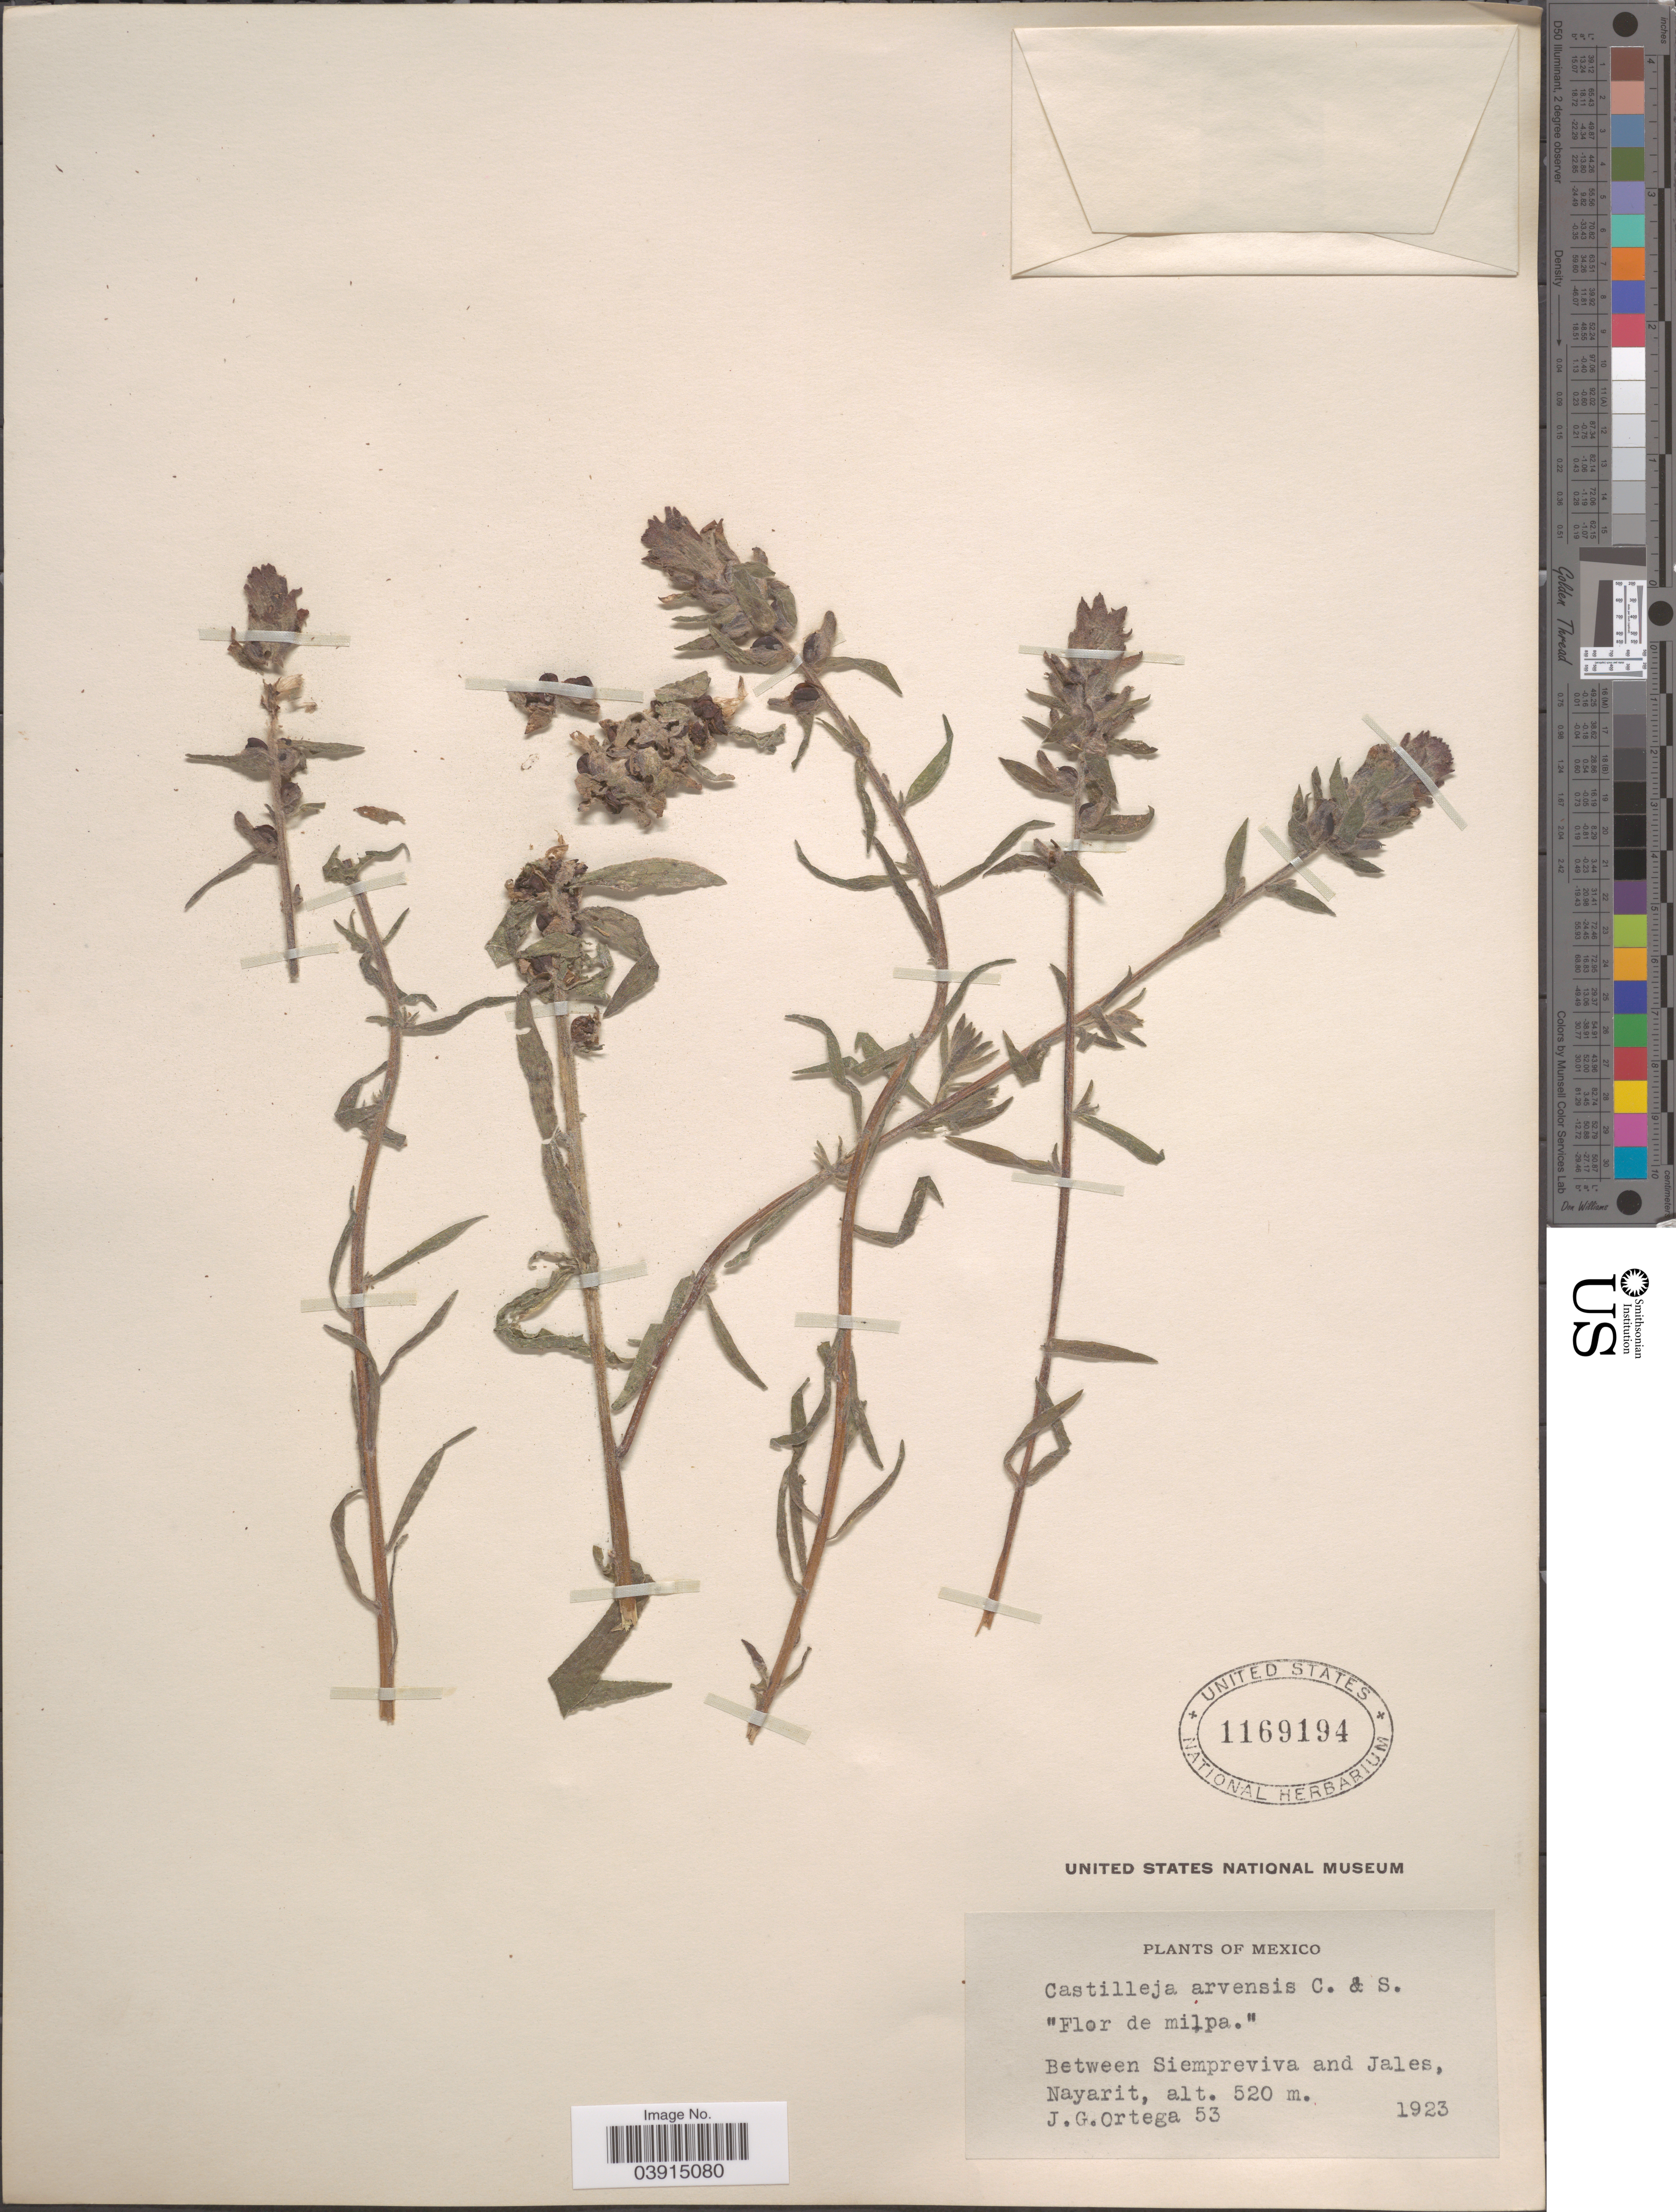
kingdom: Plantae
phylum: Tracheophyta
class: Magnoliopsida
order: Lamiales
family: Orobanchaceae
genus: Castilleja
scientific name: Castilleja arvensis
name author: Schltdl. & Cham.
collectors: J. Ortega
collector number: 53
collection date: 1923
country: Mexico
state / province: Nayarit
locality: Between Siempreviva and Jales.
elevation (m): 520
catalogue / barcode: US 1169194